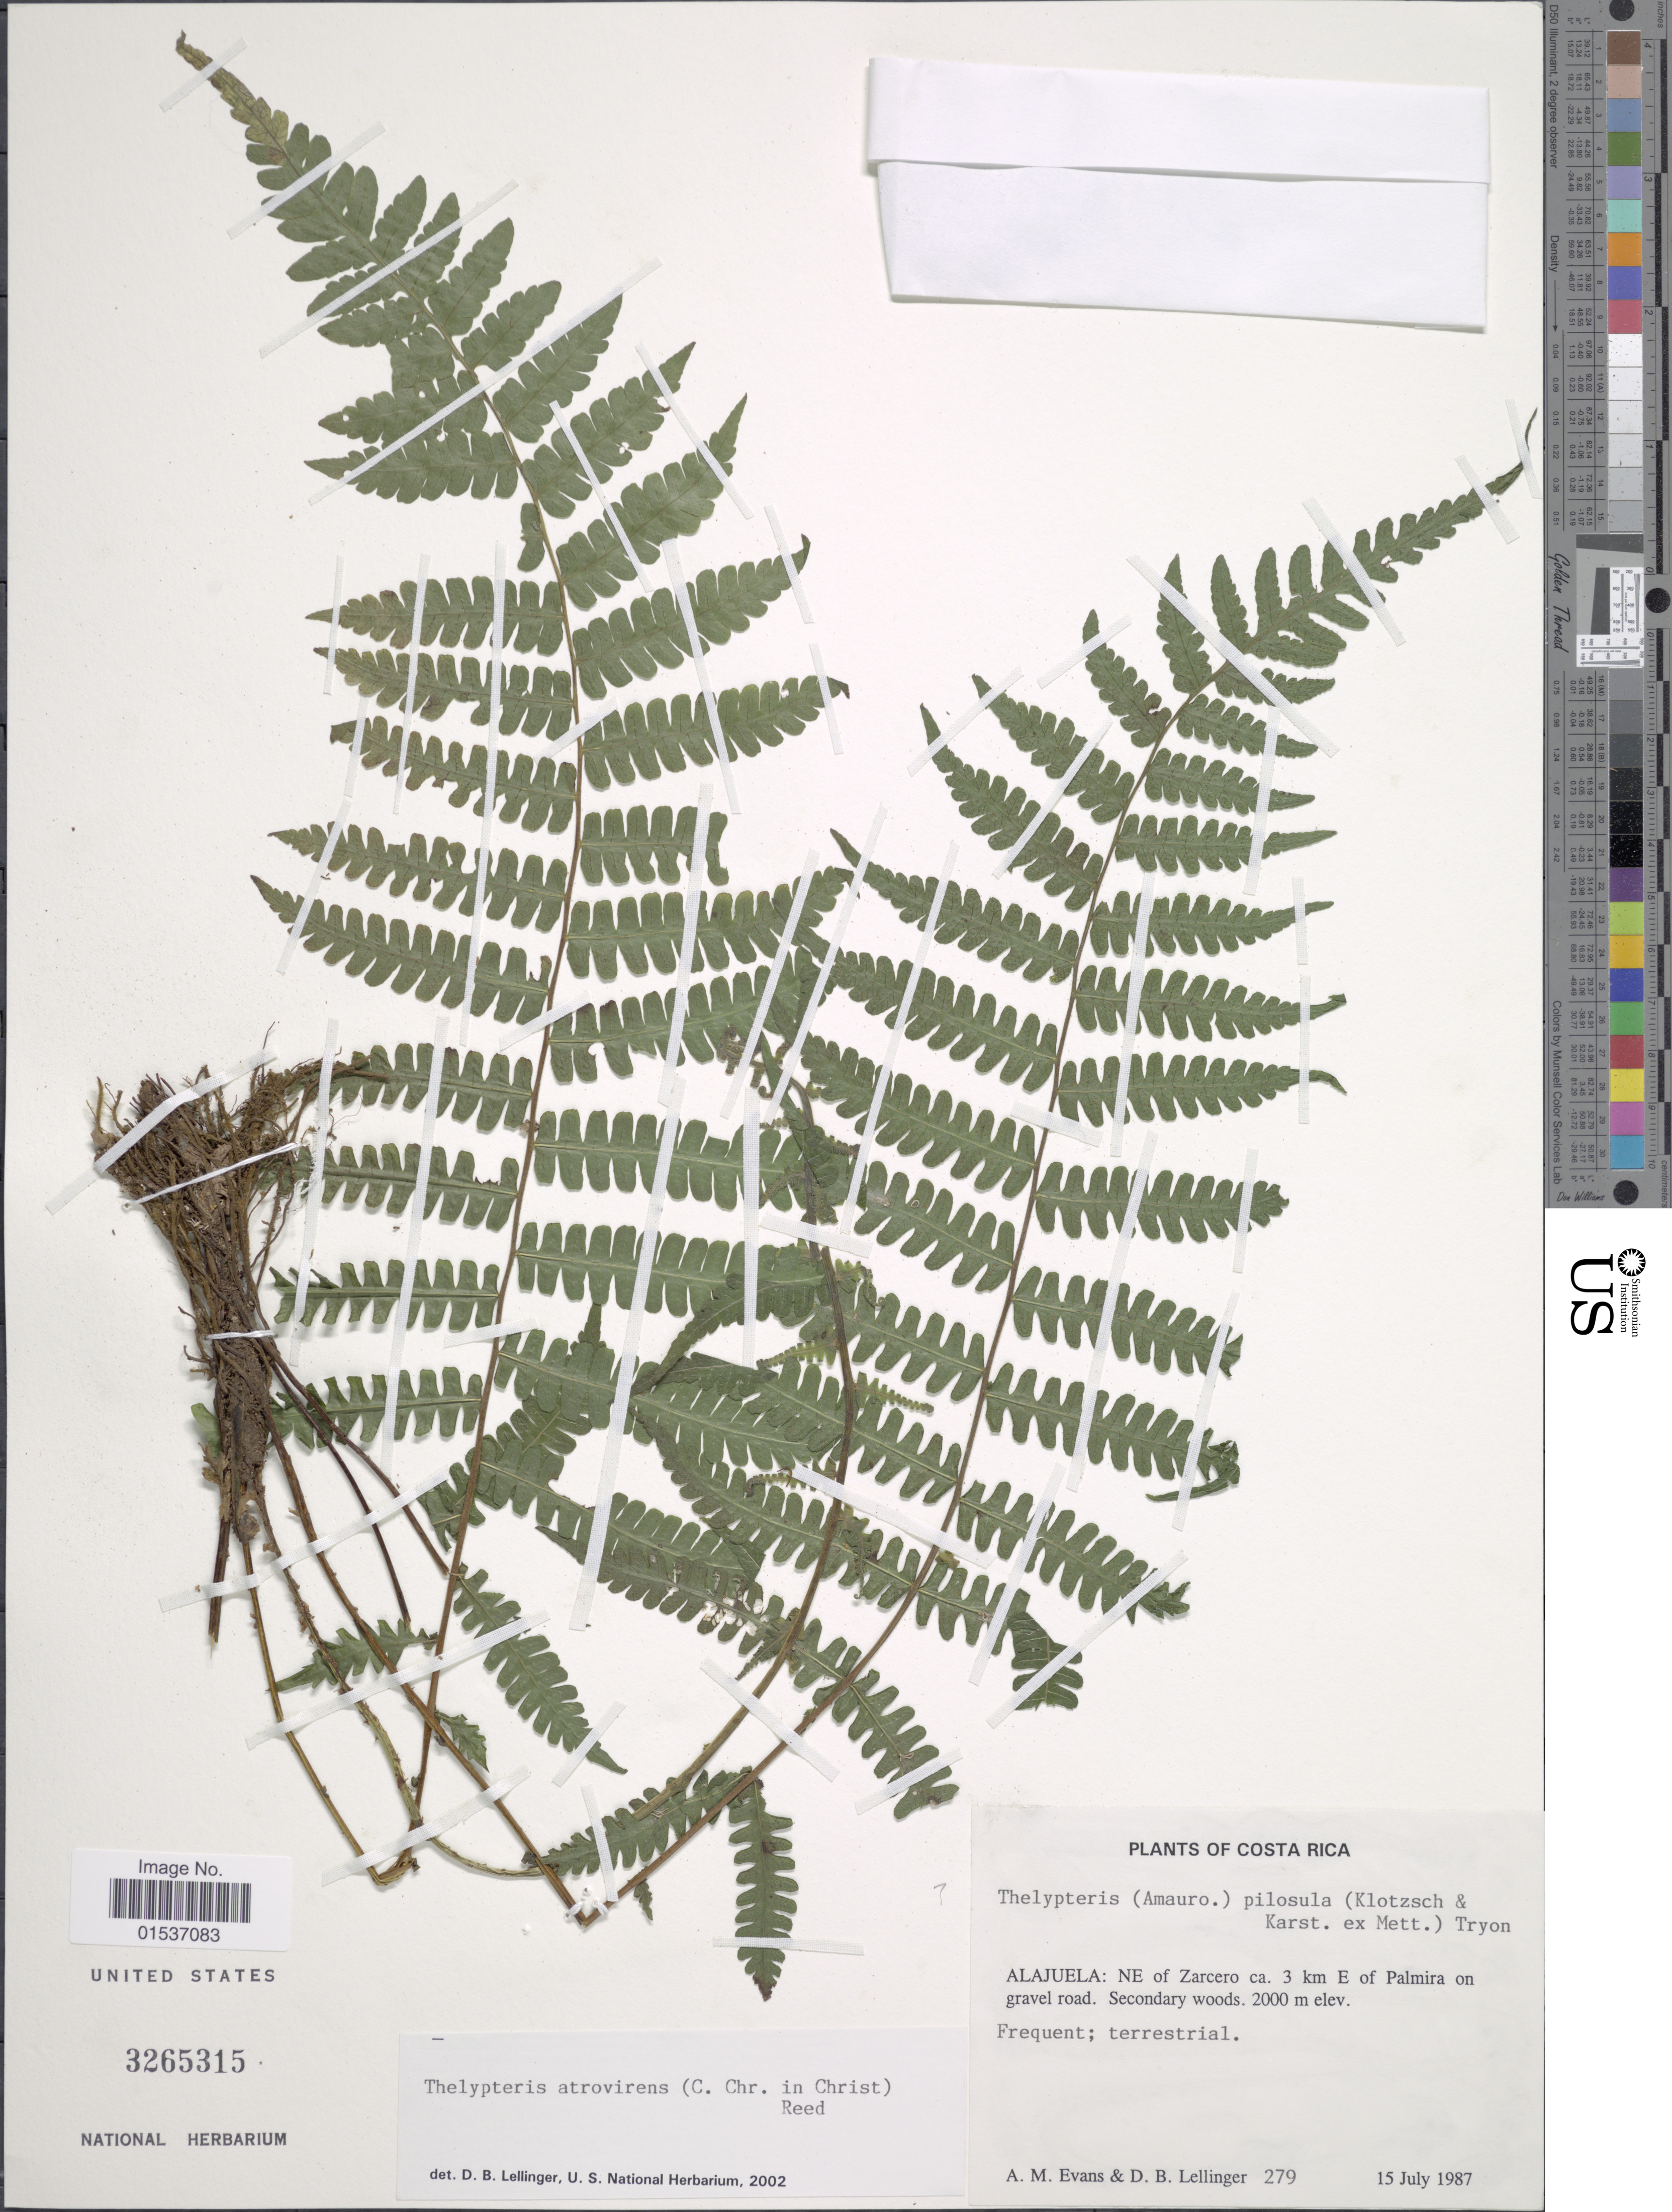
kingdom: Plantae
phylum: Tracheophyta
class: Polypodiopsida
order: Polypodiales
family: Thelypteridaceae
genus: Thelypteris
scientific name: Thelypteris atrovirens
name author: (C. Chr.) C.F. Reed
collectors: A. M. Evans & D. B. Lellinger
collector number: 279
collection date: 1987-07-15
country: Costa Rica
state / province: Alajuela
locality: Costa Rica. Alajuela: NE of Zarcero ca. 3 km E of Palmira on gravel road.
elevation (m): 2000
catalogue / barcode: US 3265315